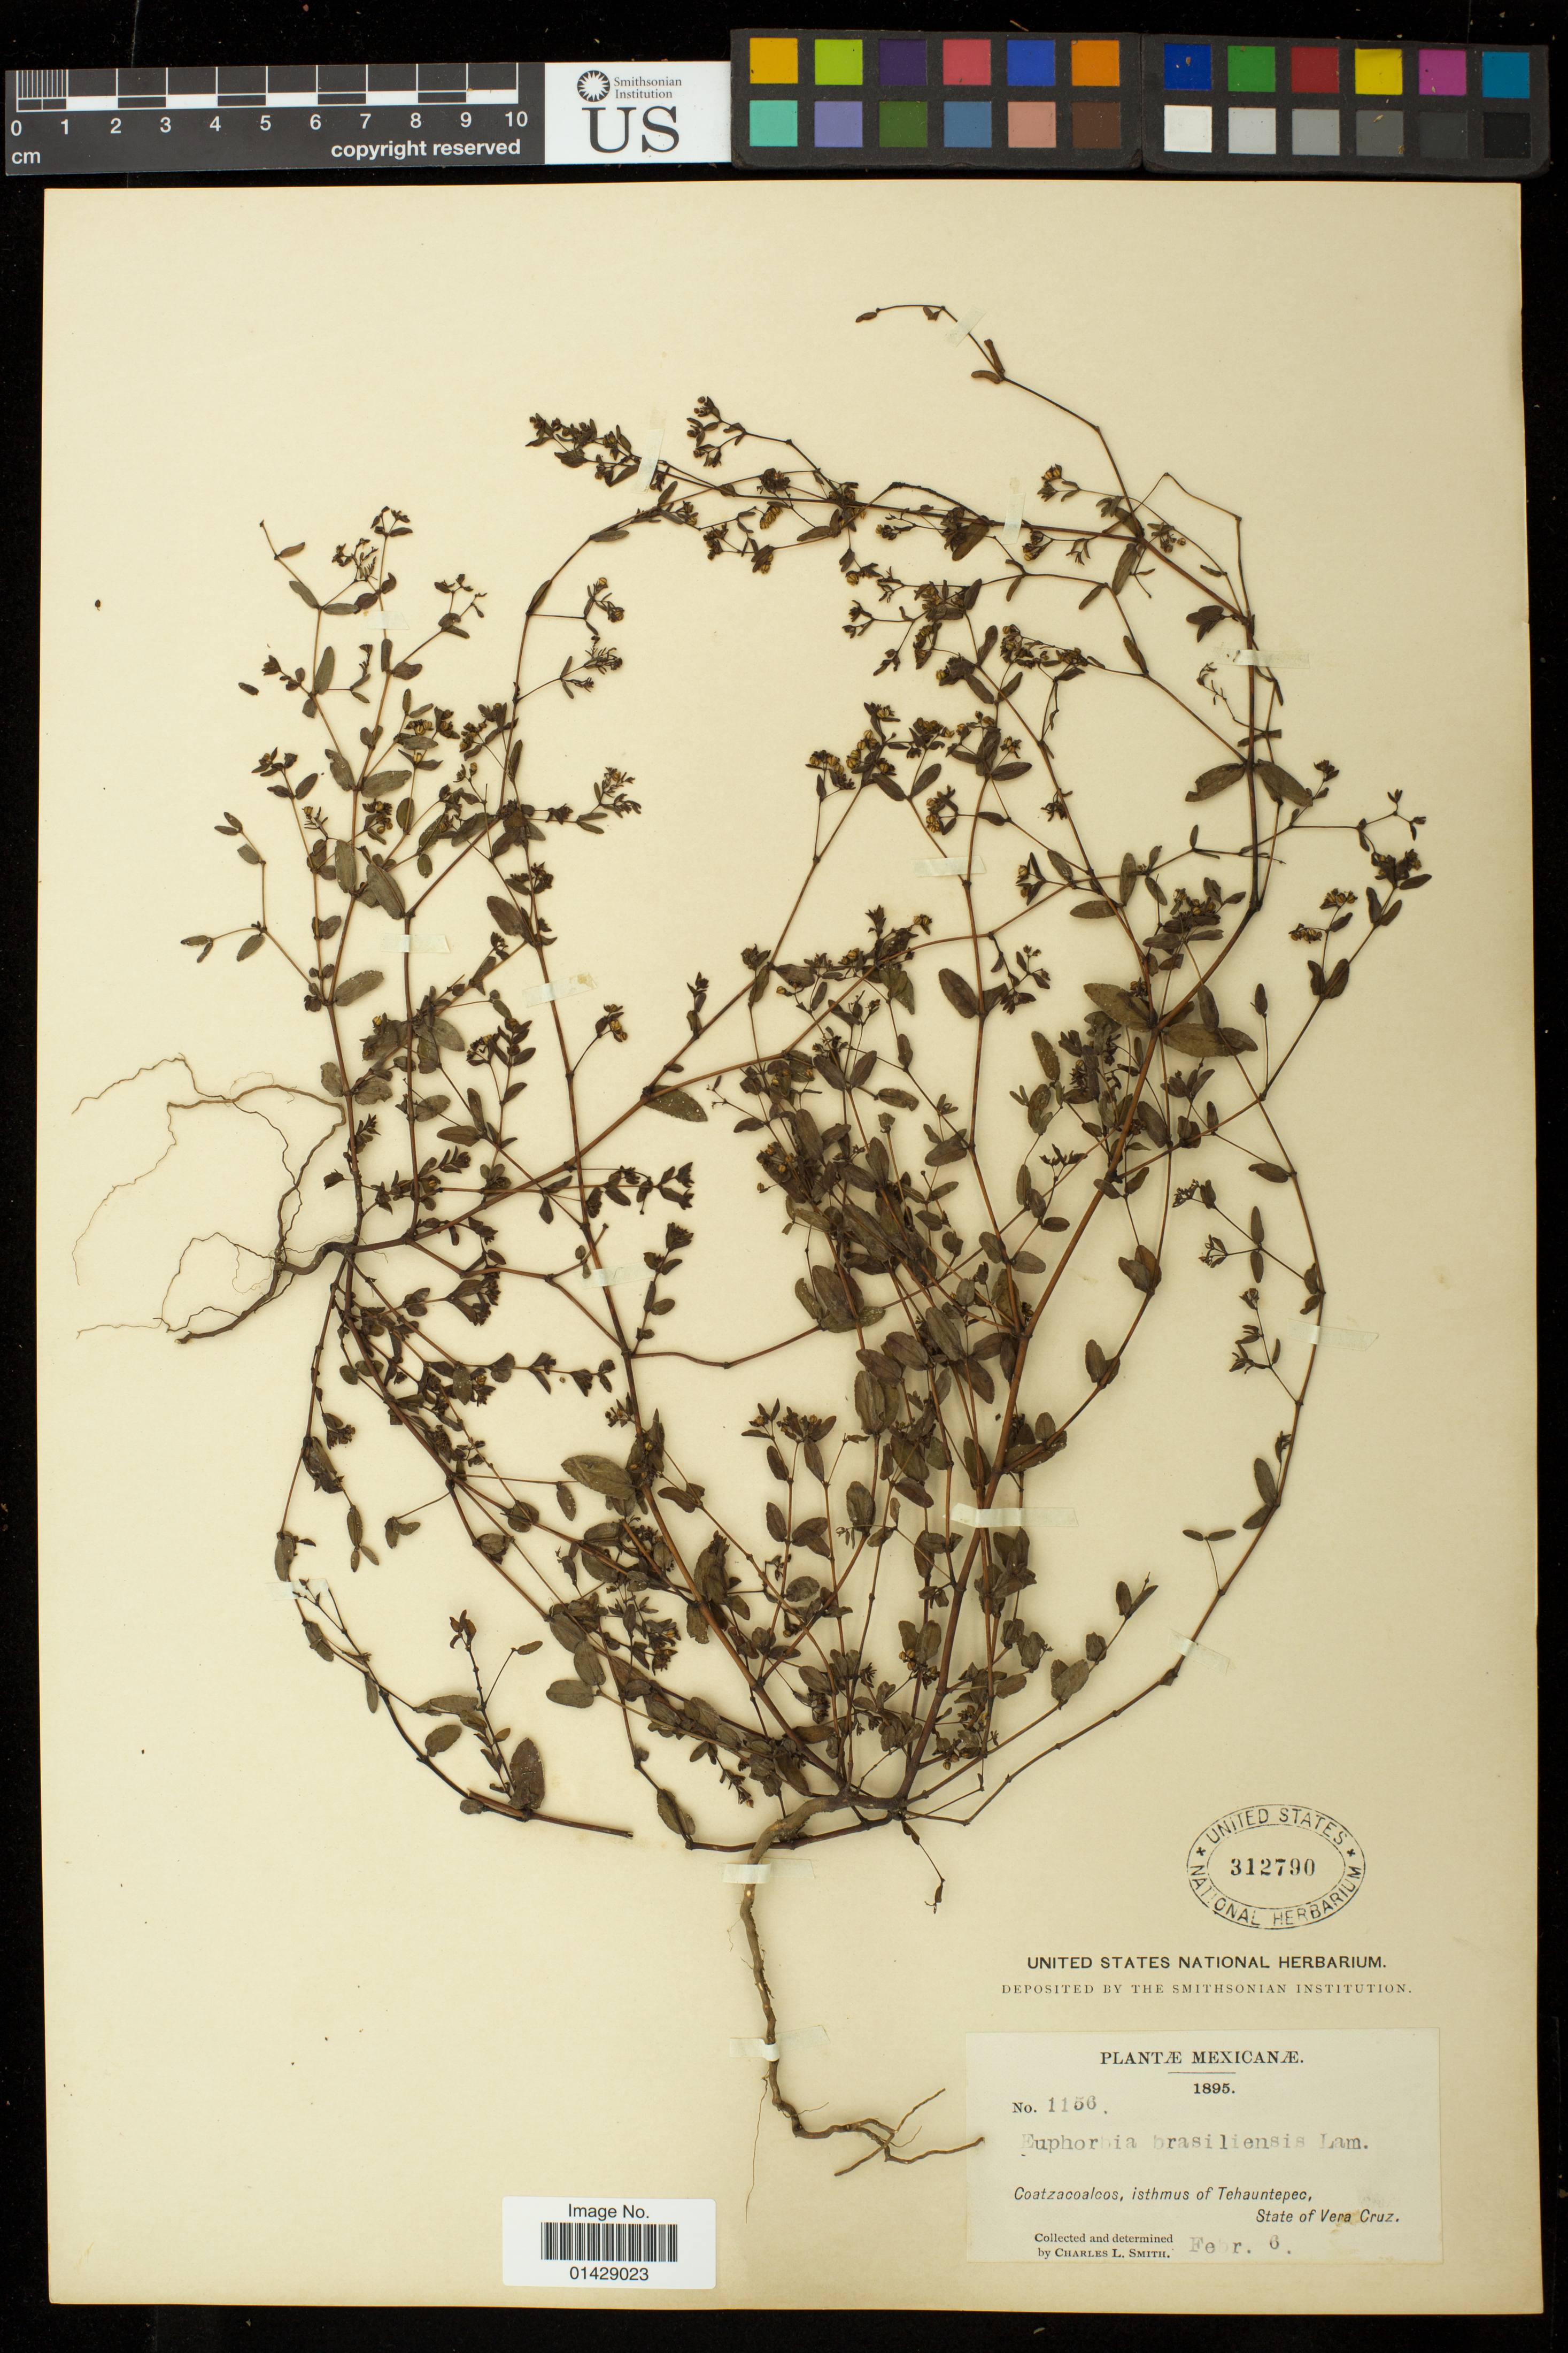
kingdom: Plantae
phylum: Tracheophyta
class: Magnoliopsida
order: Malpighiales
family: Euphorbiaceae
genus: Euphorbia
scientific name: Euphorbia hyssopifolia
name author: L.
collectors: C. L. Smith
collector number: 1156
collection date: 1895-02-06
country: Mexico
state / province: Veracruz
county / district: Coatzacoalcos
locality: Coatzacoalcos, isthumus of Tehauntepec.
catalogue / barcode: US 312790